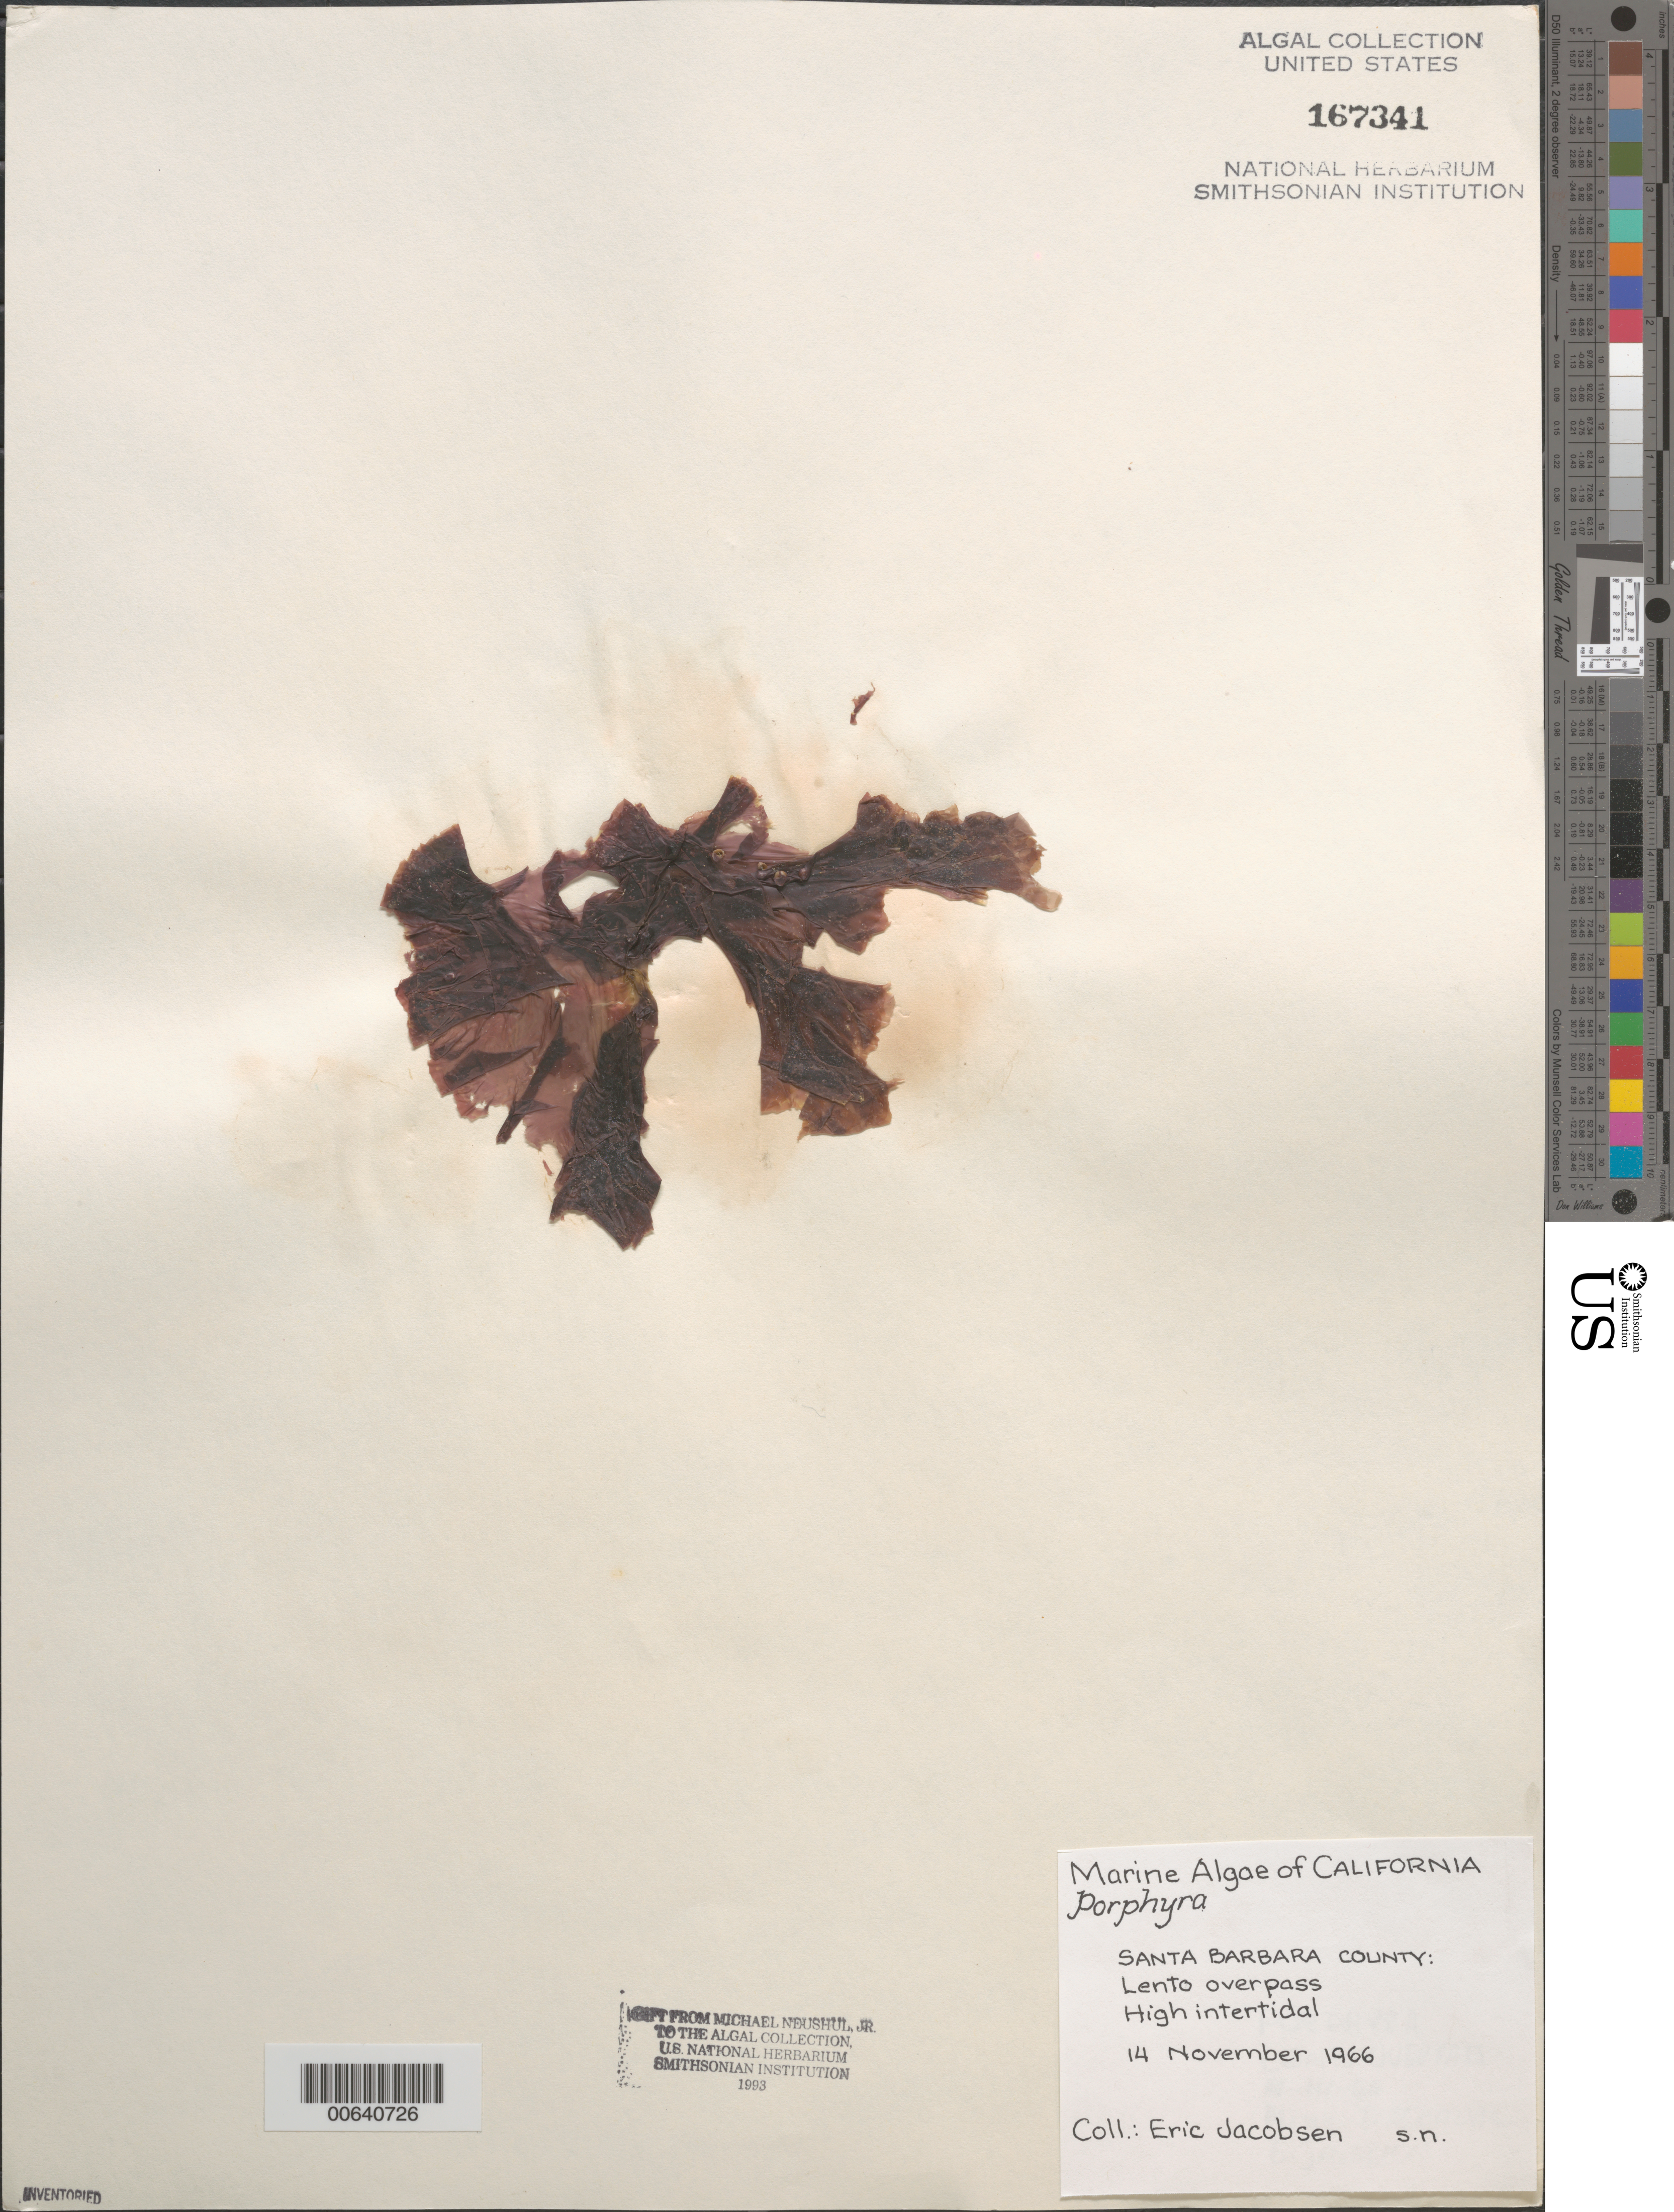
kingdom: Plantae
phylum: Rhodophyta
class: Bangiophyceae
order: Bangiales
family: Bangiaceae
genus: Porphyra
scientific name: Porphyra sp.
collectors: E. Jacobsen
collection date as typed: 14 Nov 1966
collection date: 1966-11-14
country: United States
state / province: California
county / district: Santa Barbara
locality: Lento Overpass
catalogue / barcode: US 167341